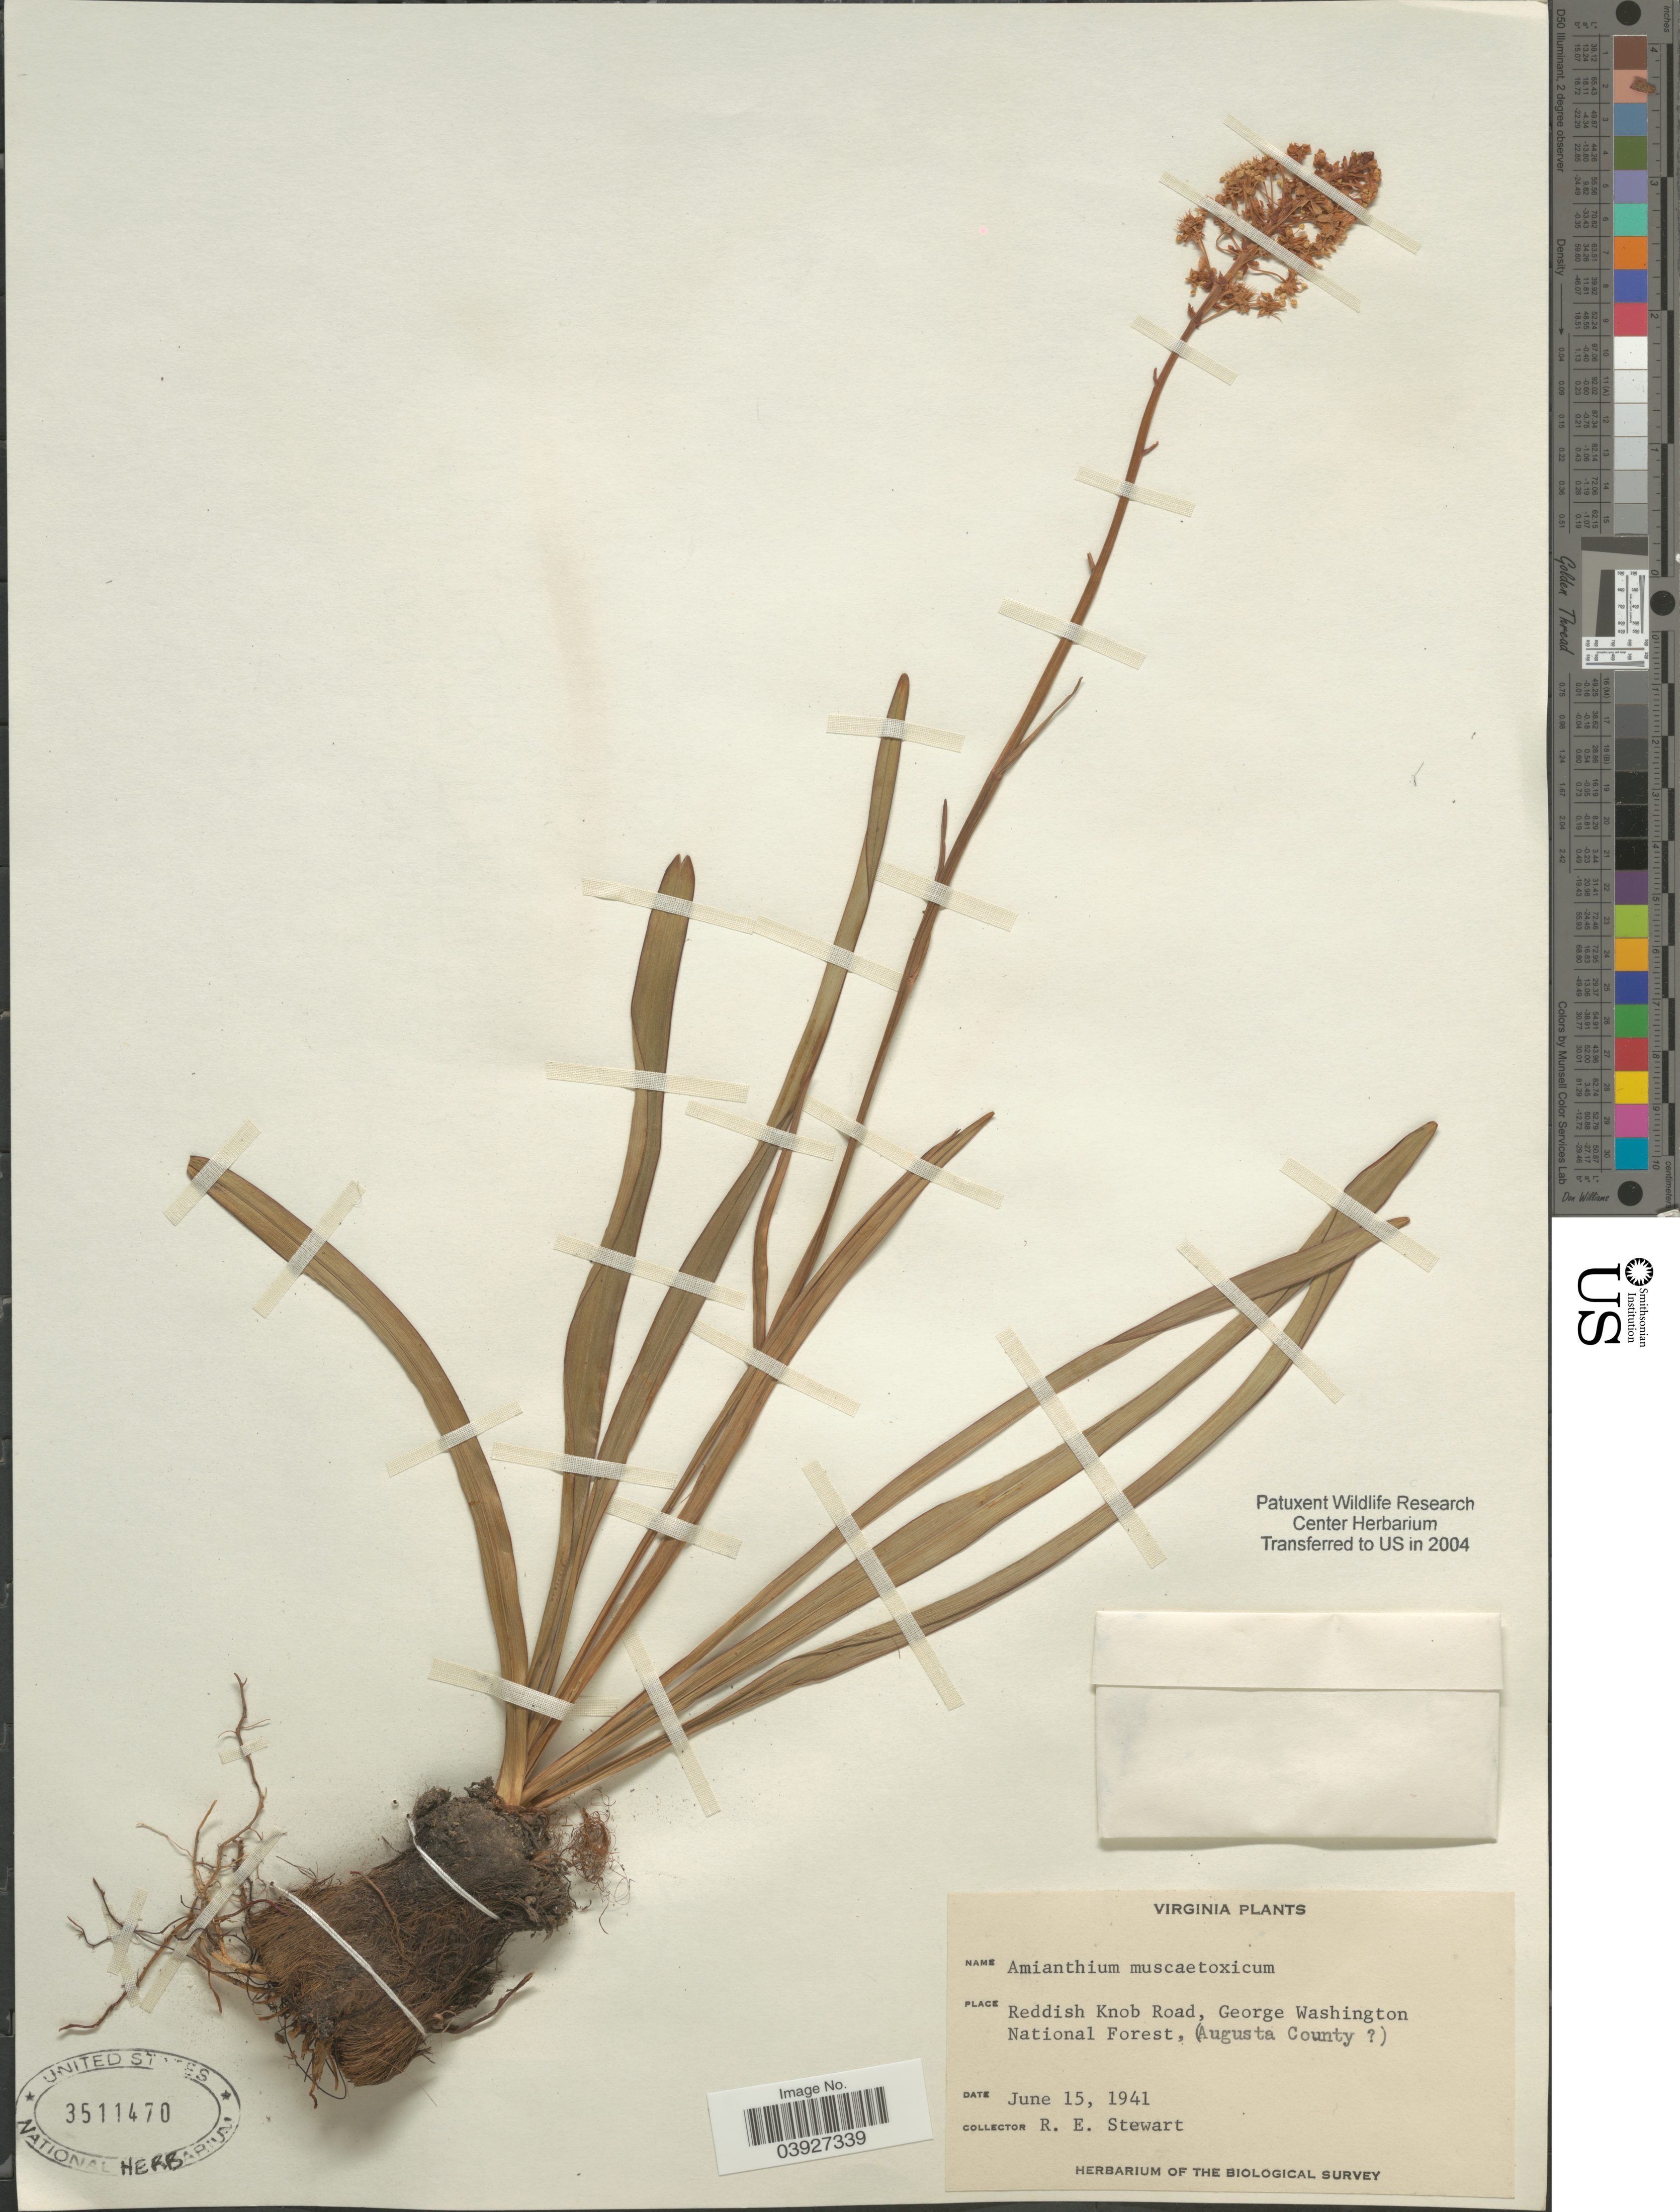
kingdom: Plantae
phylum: Tracheophyta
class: Liliopsida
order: Liliales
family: Melanthiaceae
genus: Amianthium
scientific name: Amianthium muscitoxicum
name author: (Walter) A. Gray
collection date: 1941-06-15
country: United States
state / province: Virginia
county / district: Augusta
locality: Reddish Knob Road, George Washington National Forest, (Augusta County [unsure placement]).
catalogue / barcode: US 3511470